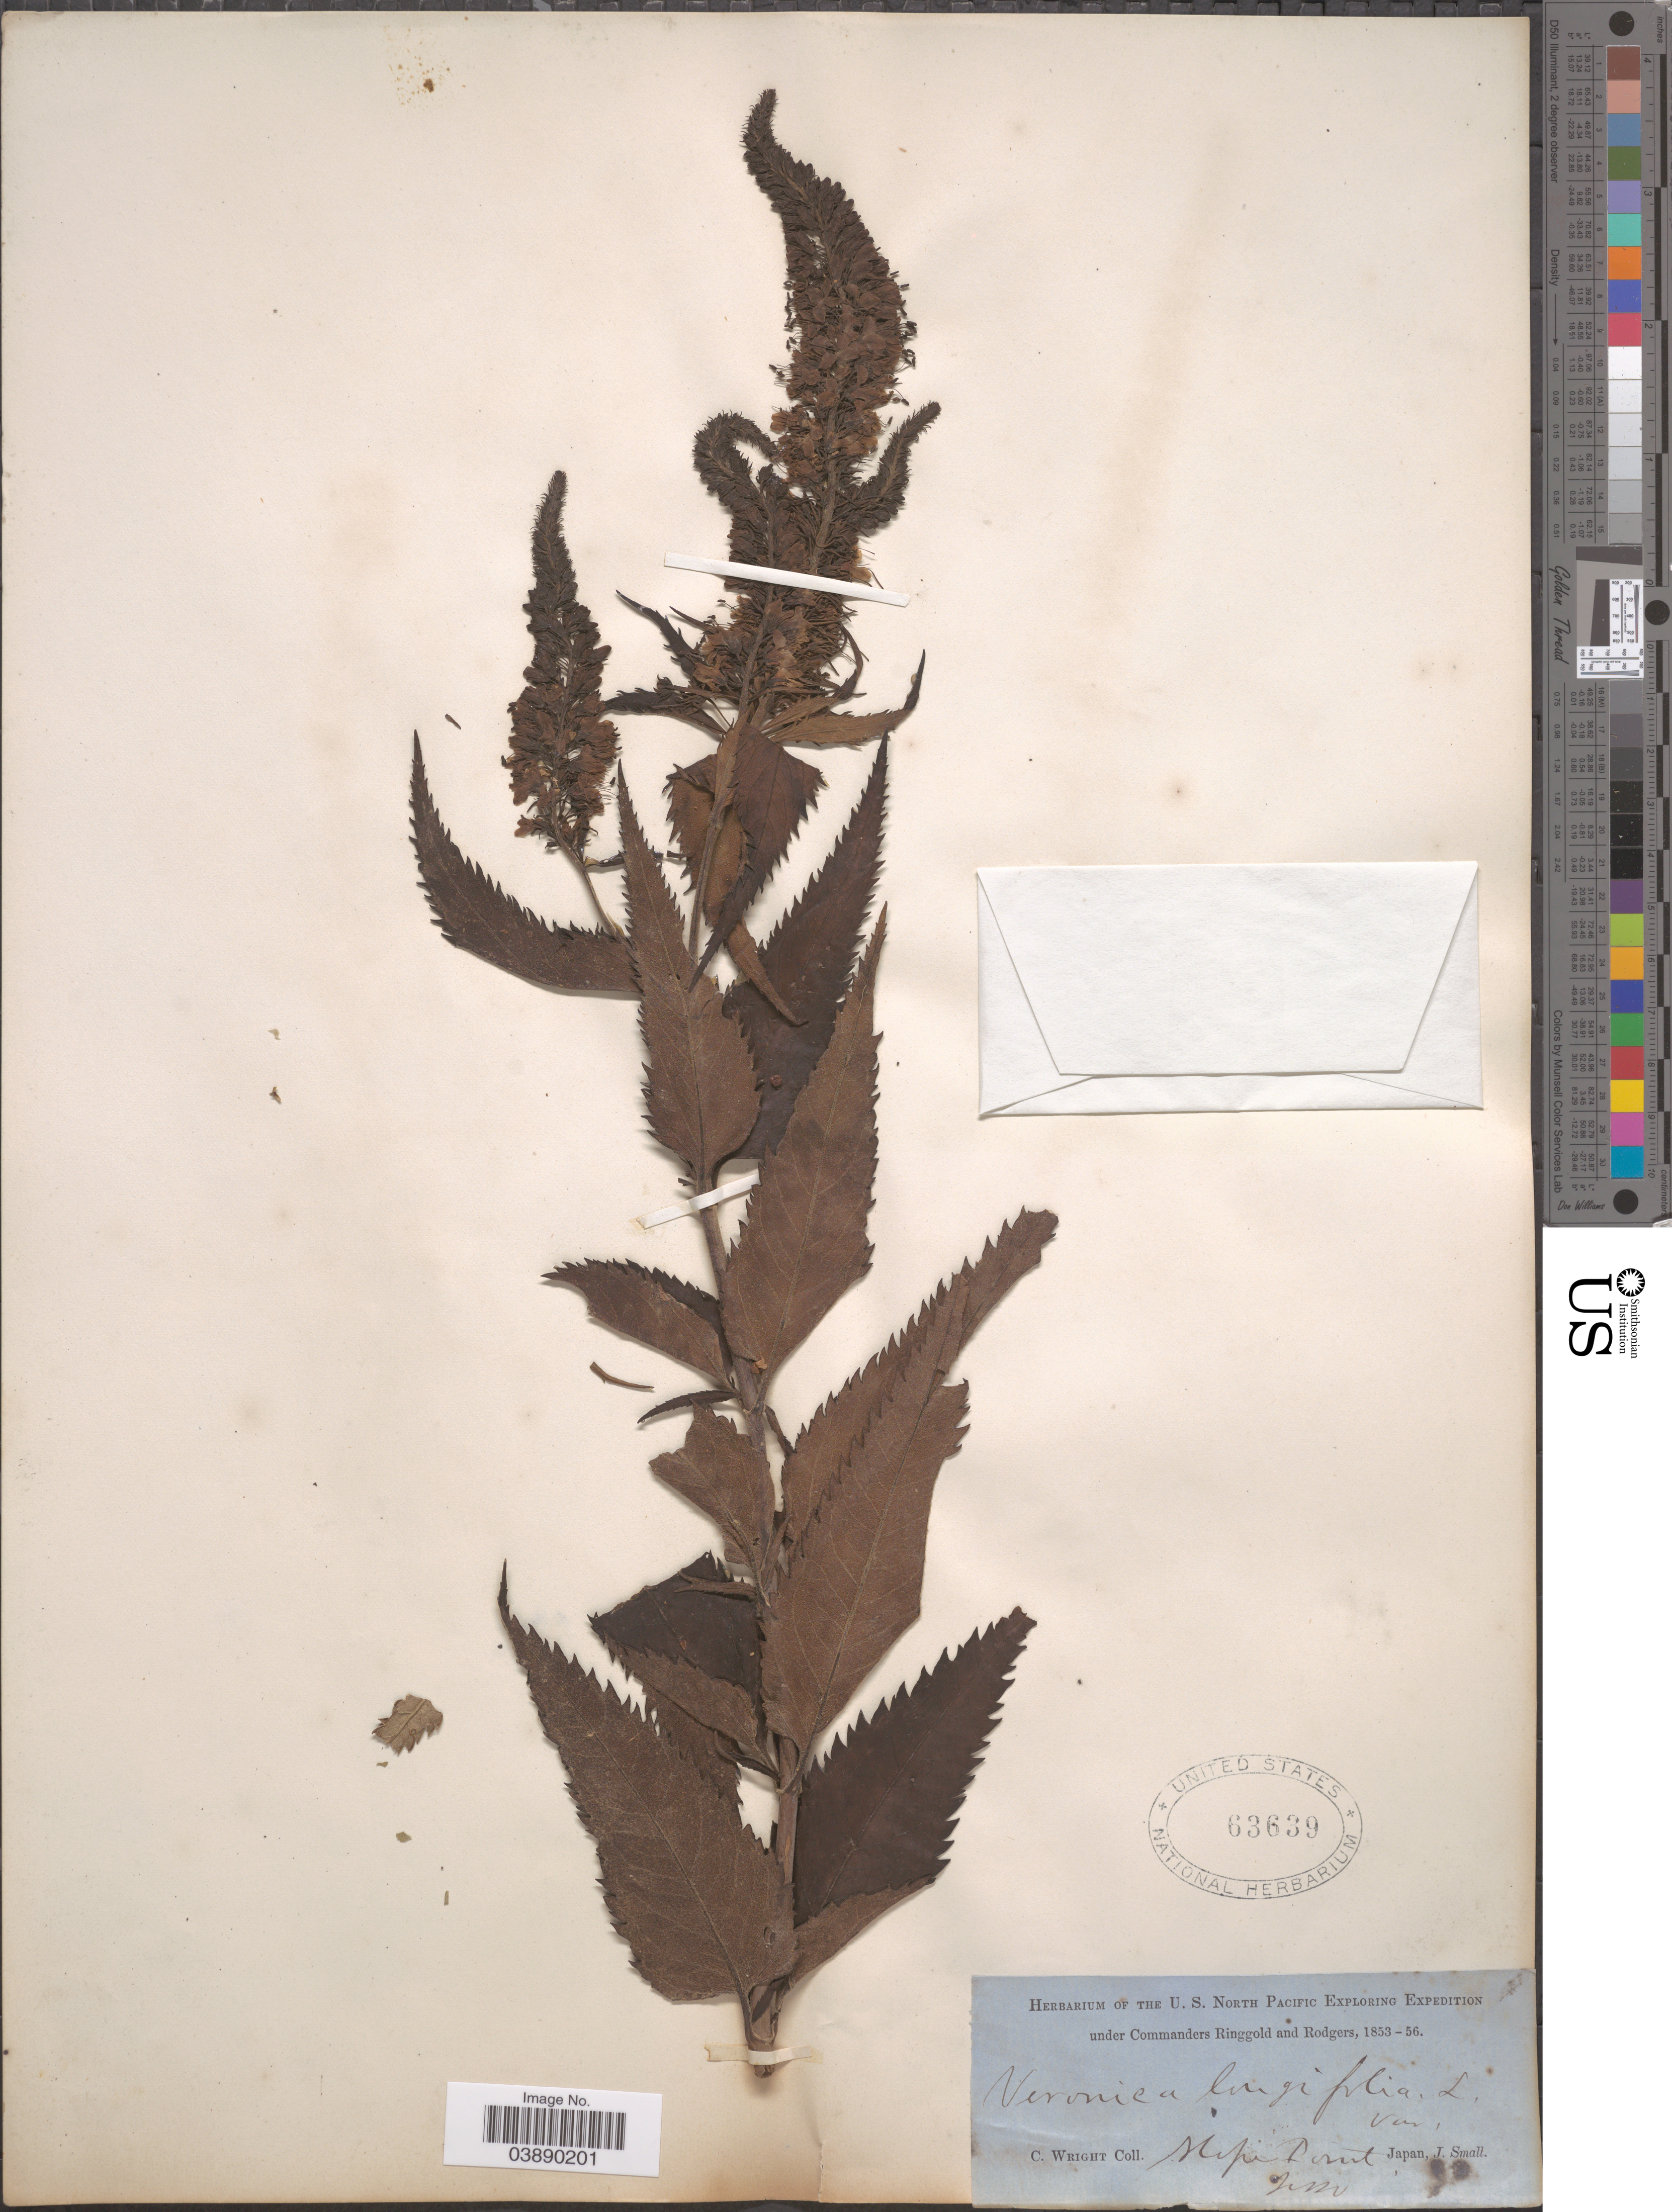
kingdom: Plantae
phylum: Tracheophyta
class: Magnoliopsida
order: Lamiales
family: Plantaginaceae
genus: Veronica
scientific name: Veronica longifolia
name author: L.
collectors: C. Wright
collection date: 1853-06/1856-06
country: Japan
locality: Mipi Point.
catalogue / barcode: US 63639